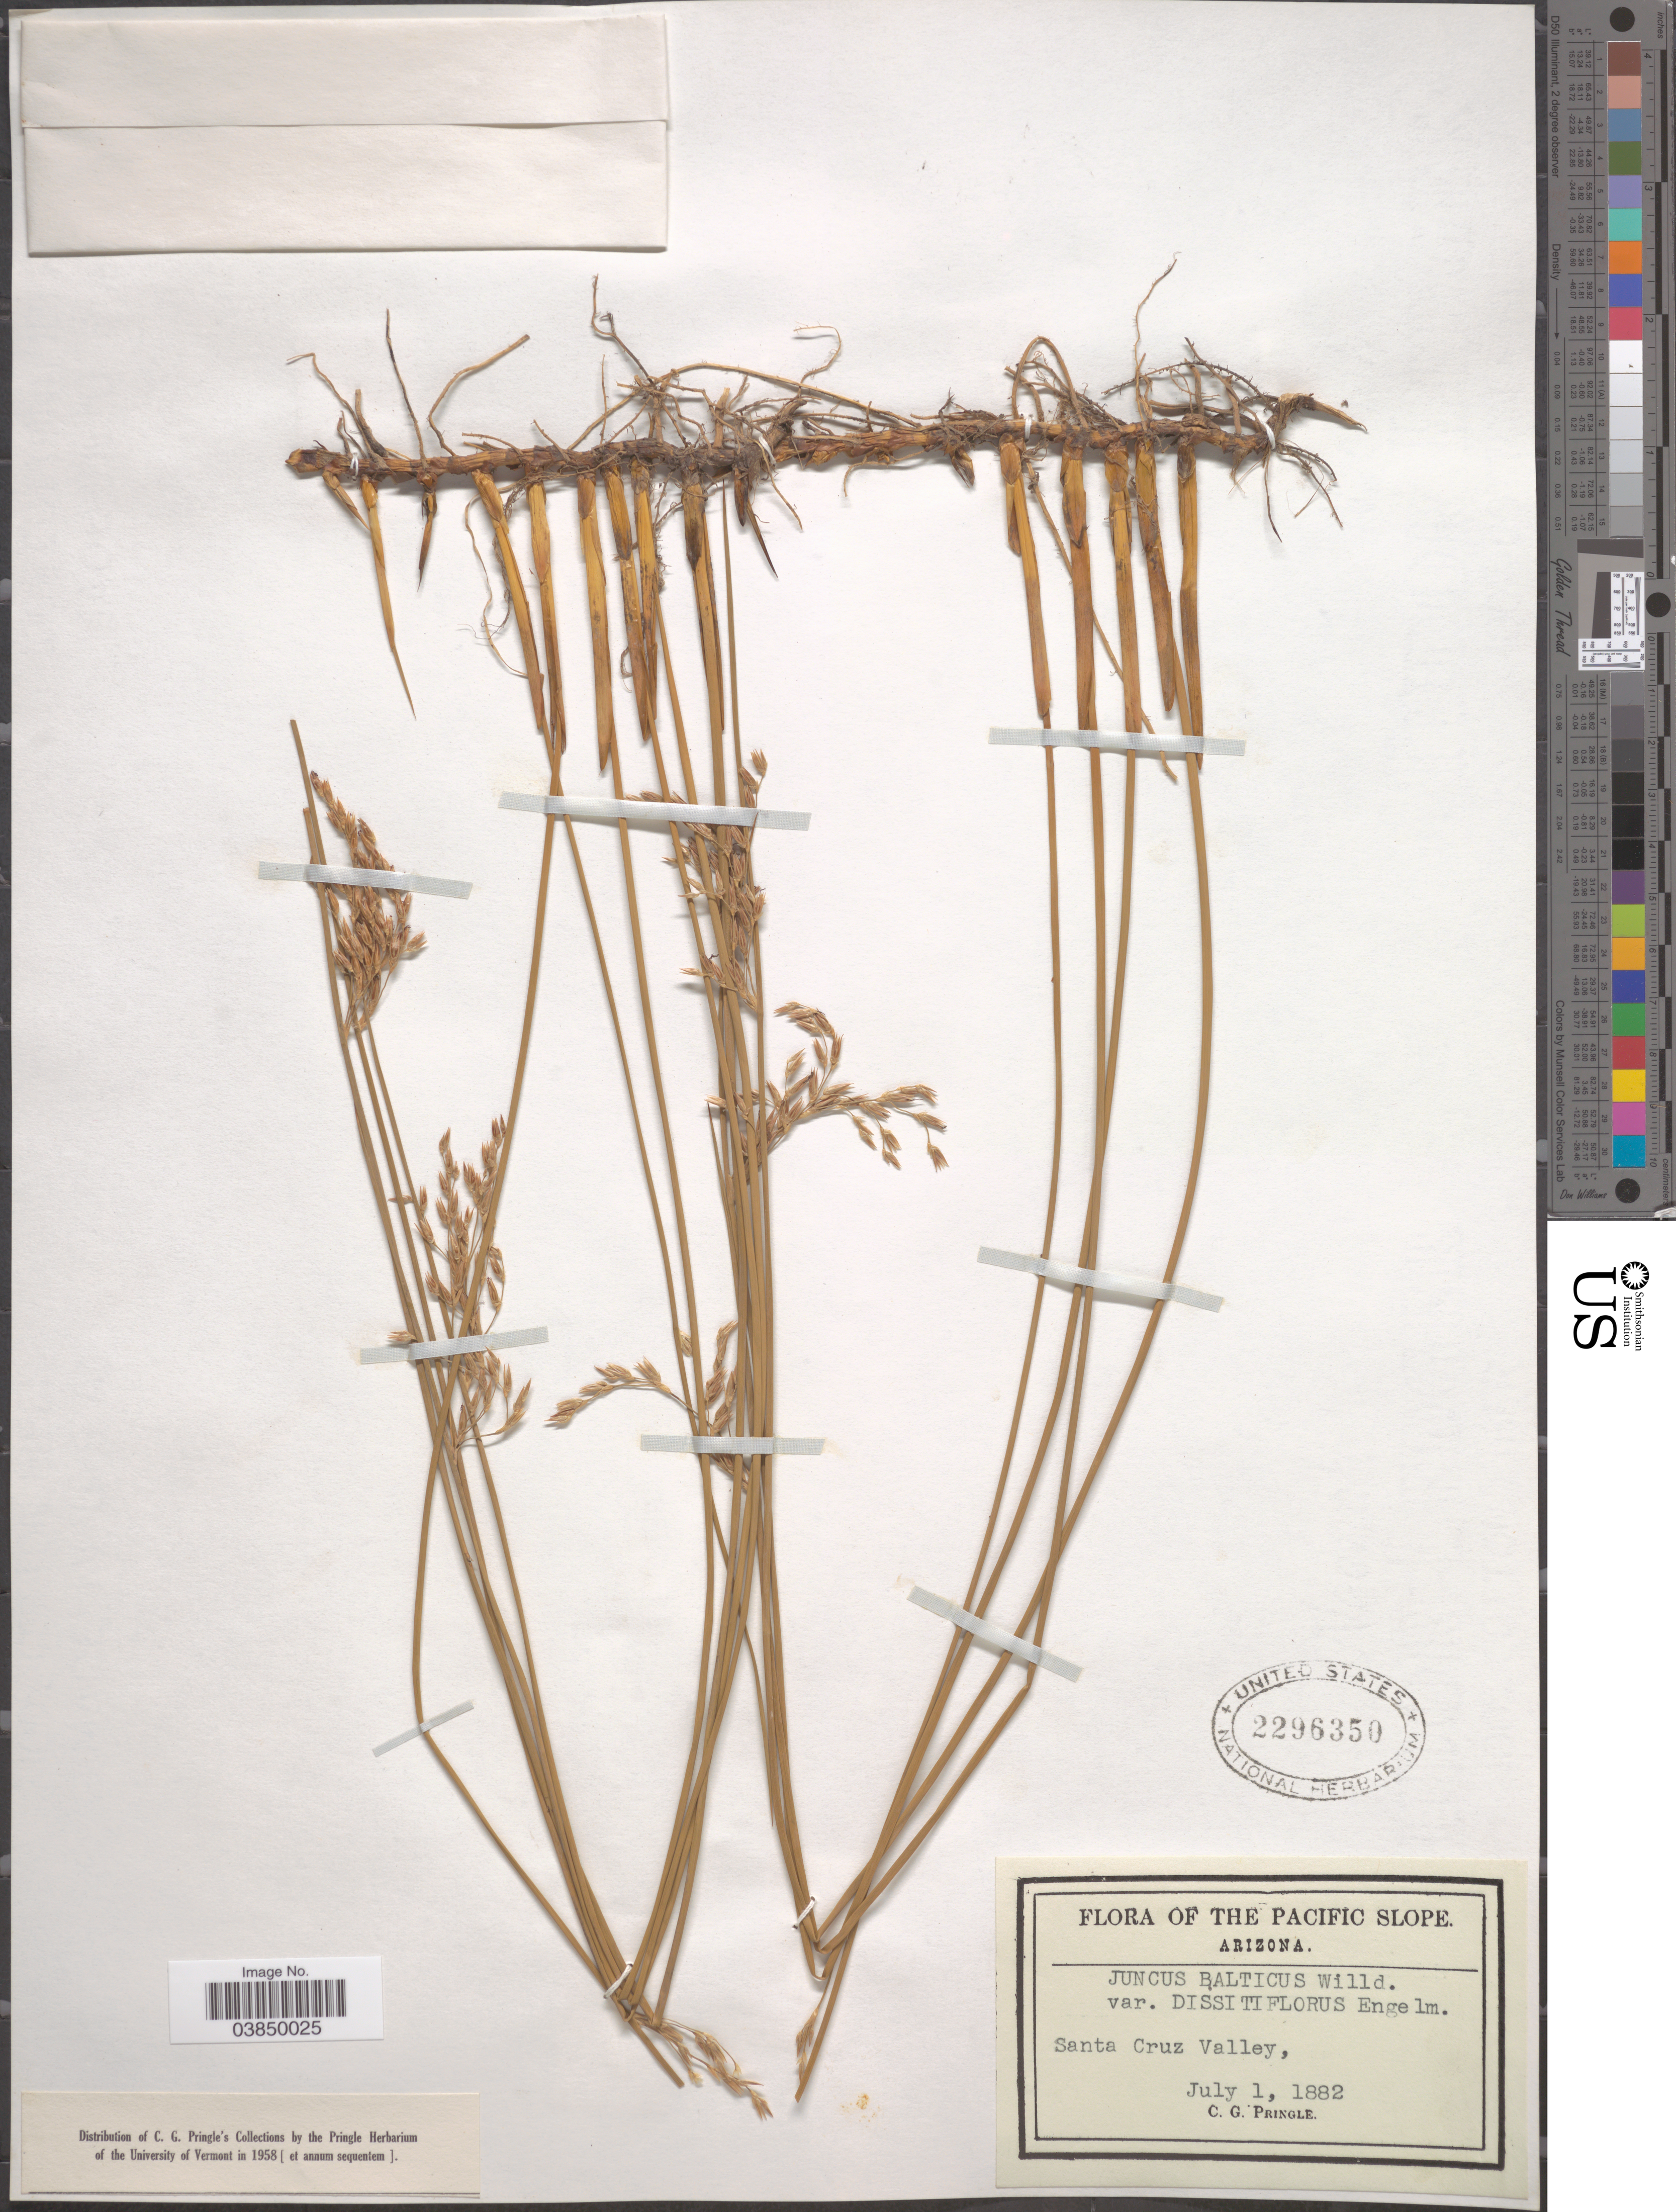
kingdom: Plantae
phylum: Tracheophyta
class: Liliopsida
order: Poales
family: Juncaceae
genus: Juncus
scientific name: Juncus balticus var. littoralis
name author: Engelm.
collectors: C. G. Pringle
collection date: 1882-07-01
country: United States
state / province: Arizona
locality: The Pacific Slope. Santa Cruz Valley.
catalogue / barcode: US 2296350